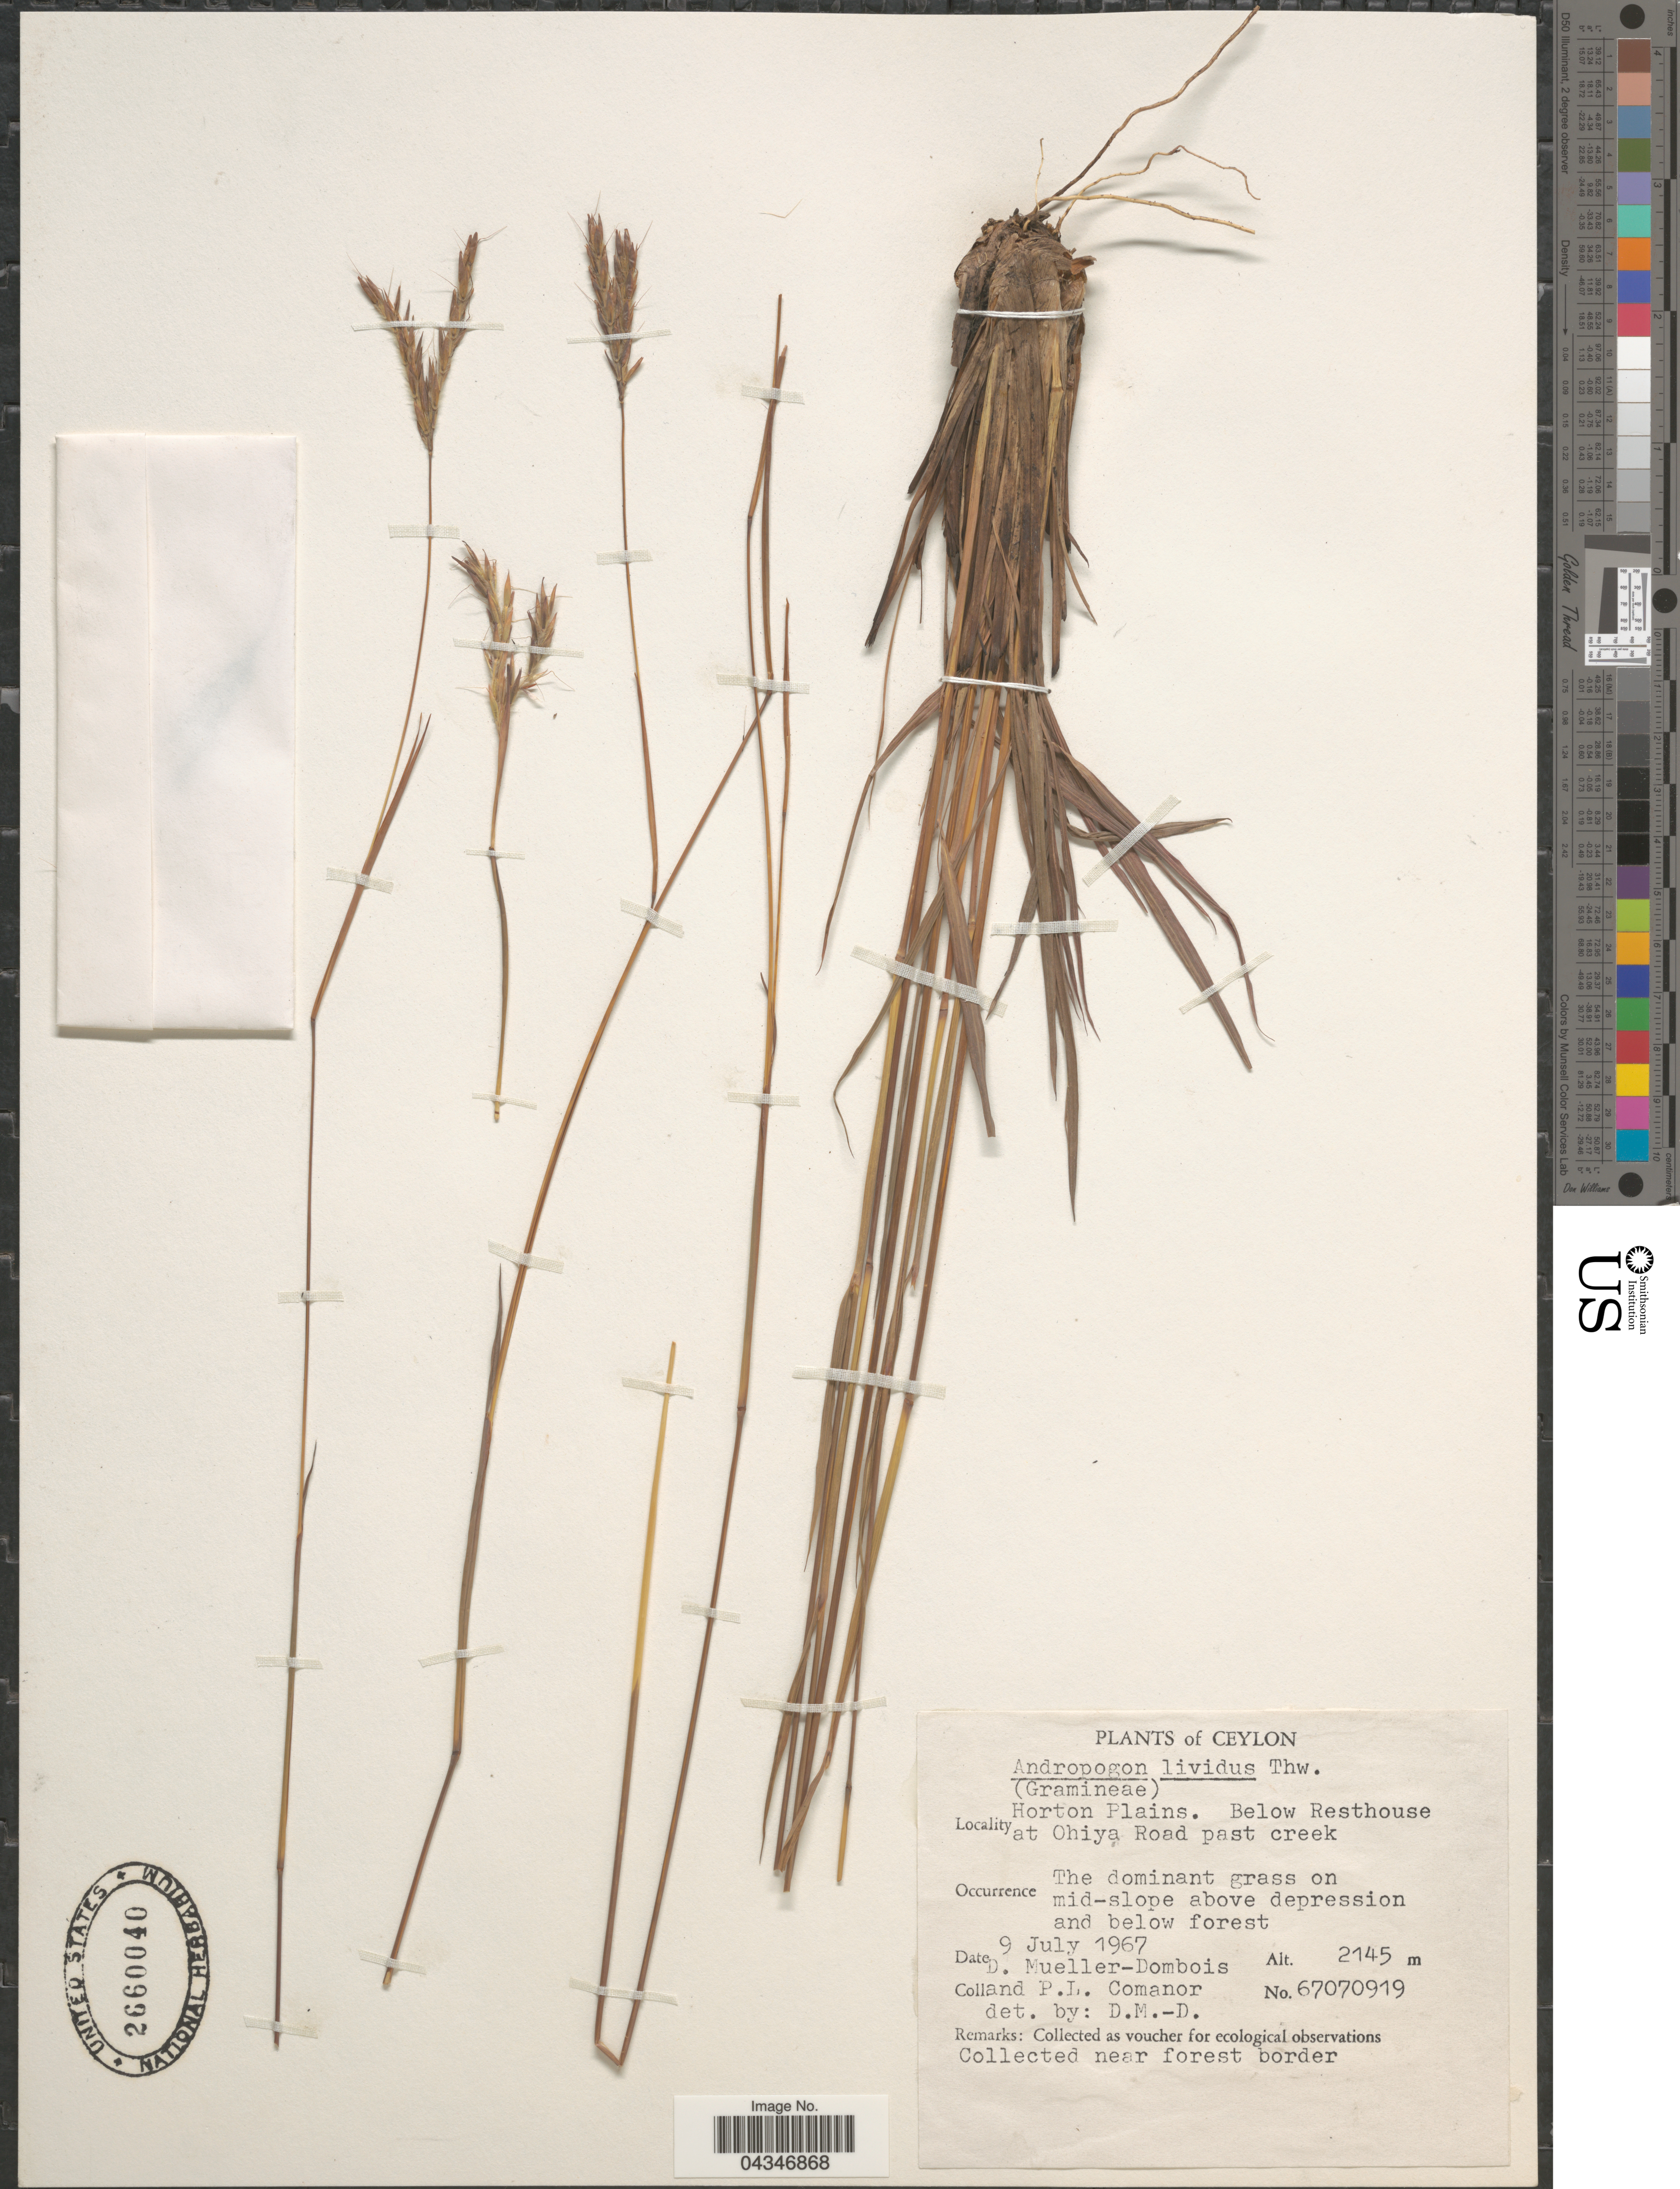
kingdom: Plantae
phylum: Tracheophyta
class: Liliopsida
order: Poales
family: Poaceae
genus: Andropogon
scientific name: Andropogon lividus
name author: Thwaites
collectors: D. Mueller-Dombois & P. Comanor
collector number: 67070919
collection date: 1967-07-09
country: Sri Lanka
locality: Ceylon. Horton Plains. Below Resthouse at Ohiya Road past creek. On mid-slope above depression and below forest.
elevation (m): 2145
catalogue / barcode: US 2660040